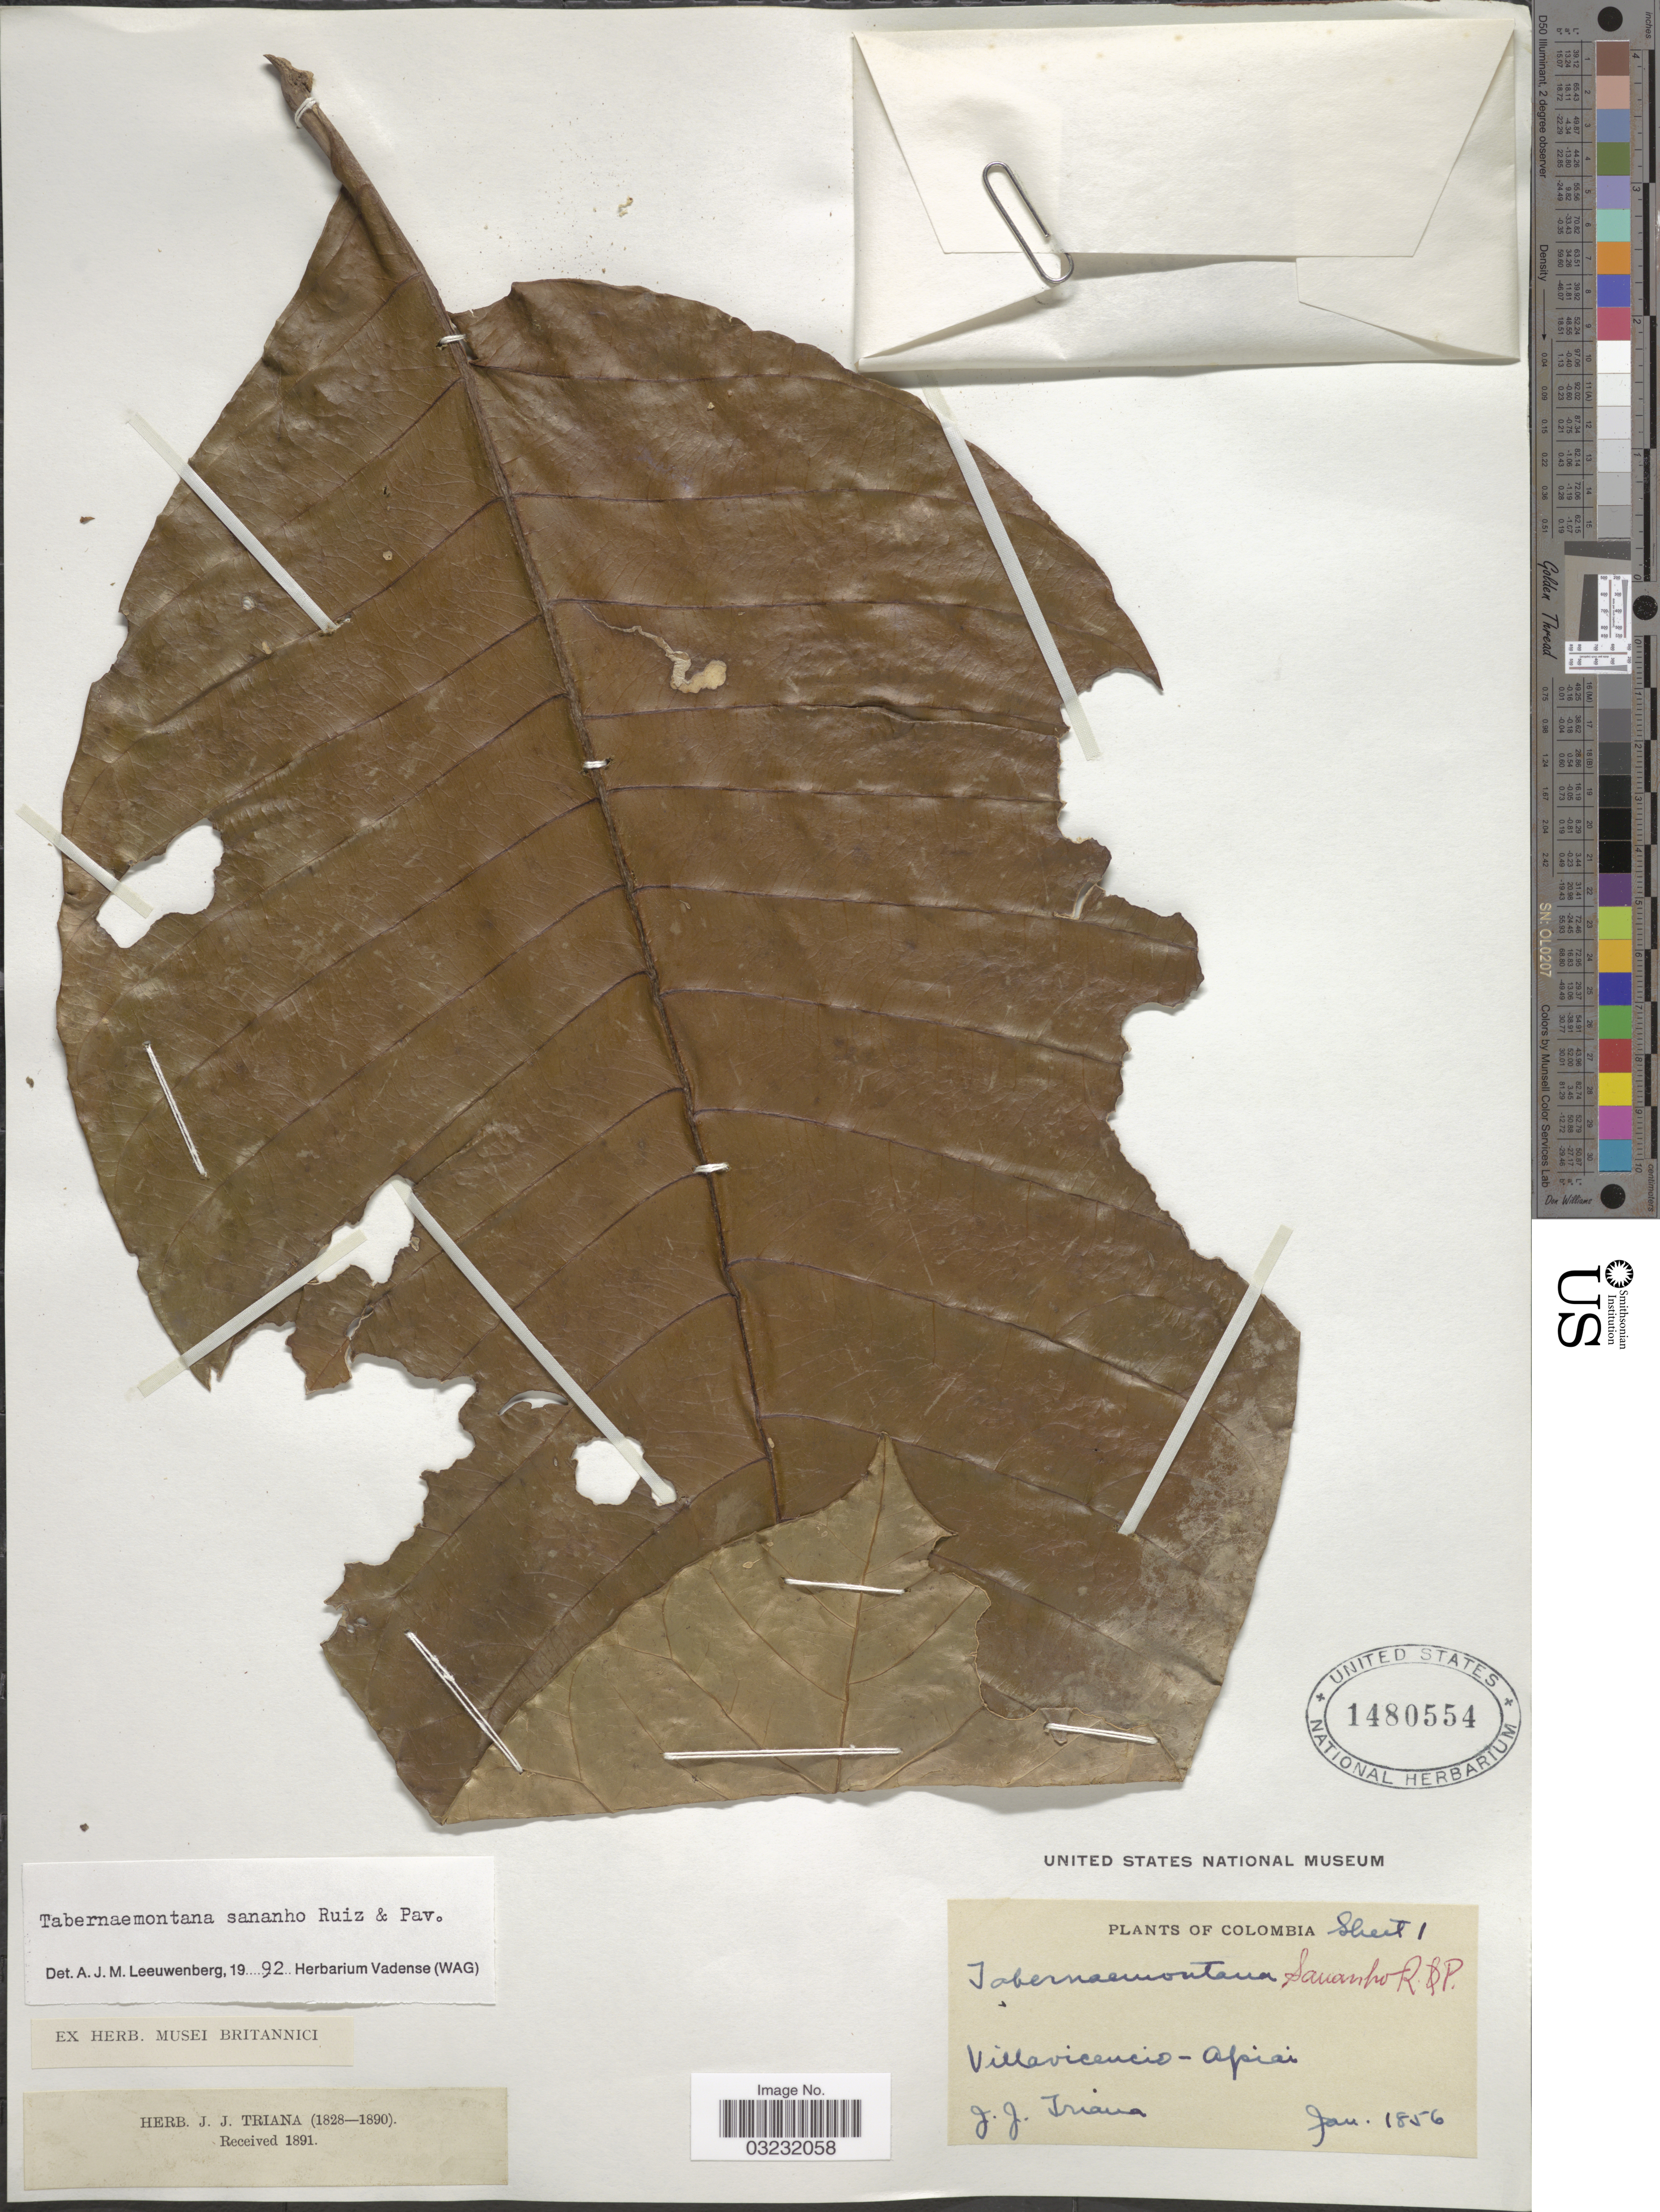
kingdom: Plantae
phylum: Tracheophyta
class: Magnoliopsida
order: Gentianales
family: Apocynaceae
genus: Tabernaemontana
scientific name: Tabernaemontana sananho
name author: Ruiz & Pav.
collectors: J. J. Triana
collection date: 1856-01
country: Colombia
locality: Villavicencio-Apiai.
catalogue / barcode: US 1480554